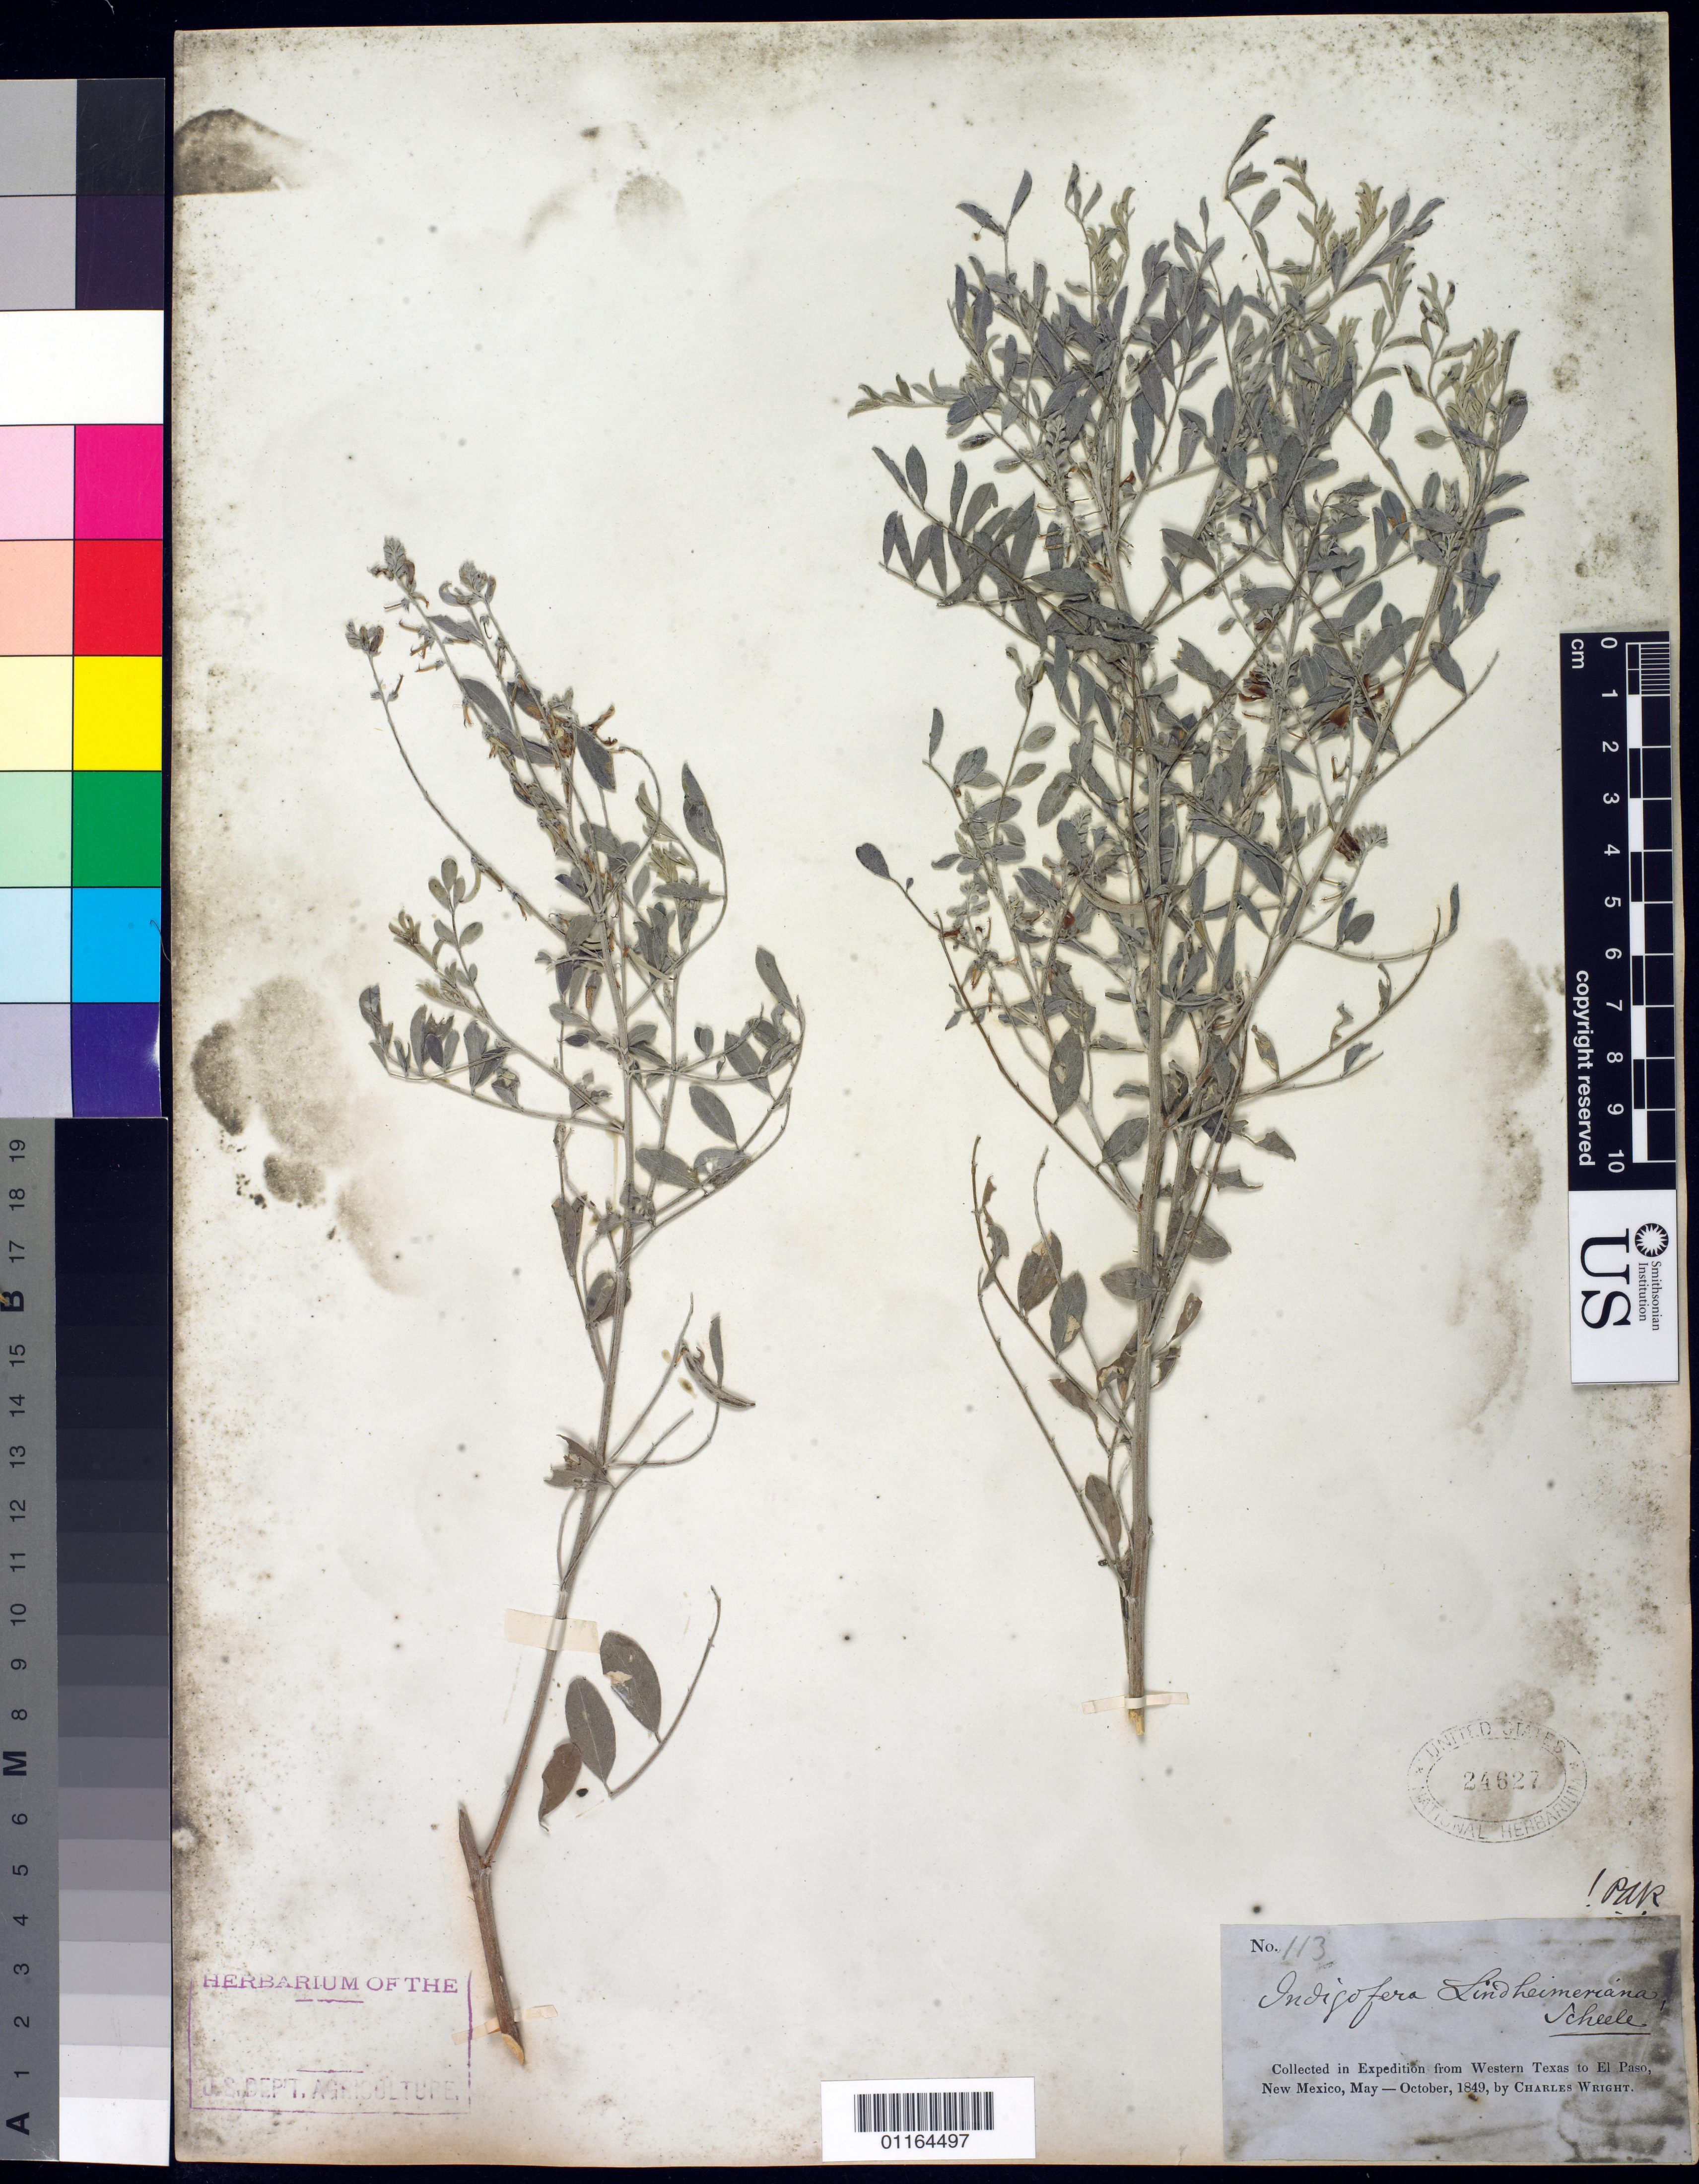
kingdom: Plantae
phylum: Tracheophyta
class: Magnoliopsida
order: Fabales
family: Fabaceae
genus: Indigofera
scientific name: Indigofera lindheimeriana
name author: Scheele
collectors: C. Wright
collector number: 113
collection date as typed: May 1849 to -- Oct 1849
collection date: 1849-05/1849-10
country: United States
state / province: New Mexico / Texas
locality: W Texas to El Paso, New Mexico.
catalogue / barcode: US 24627